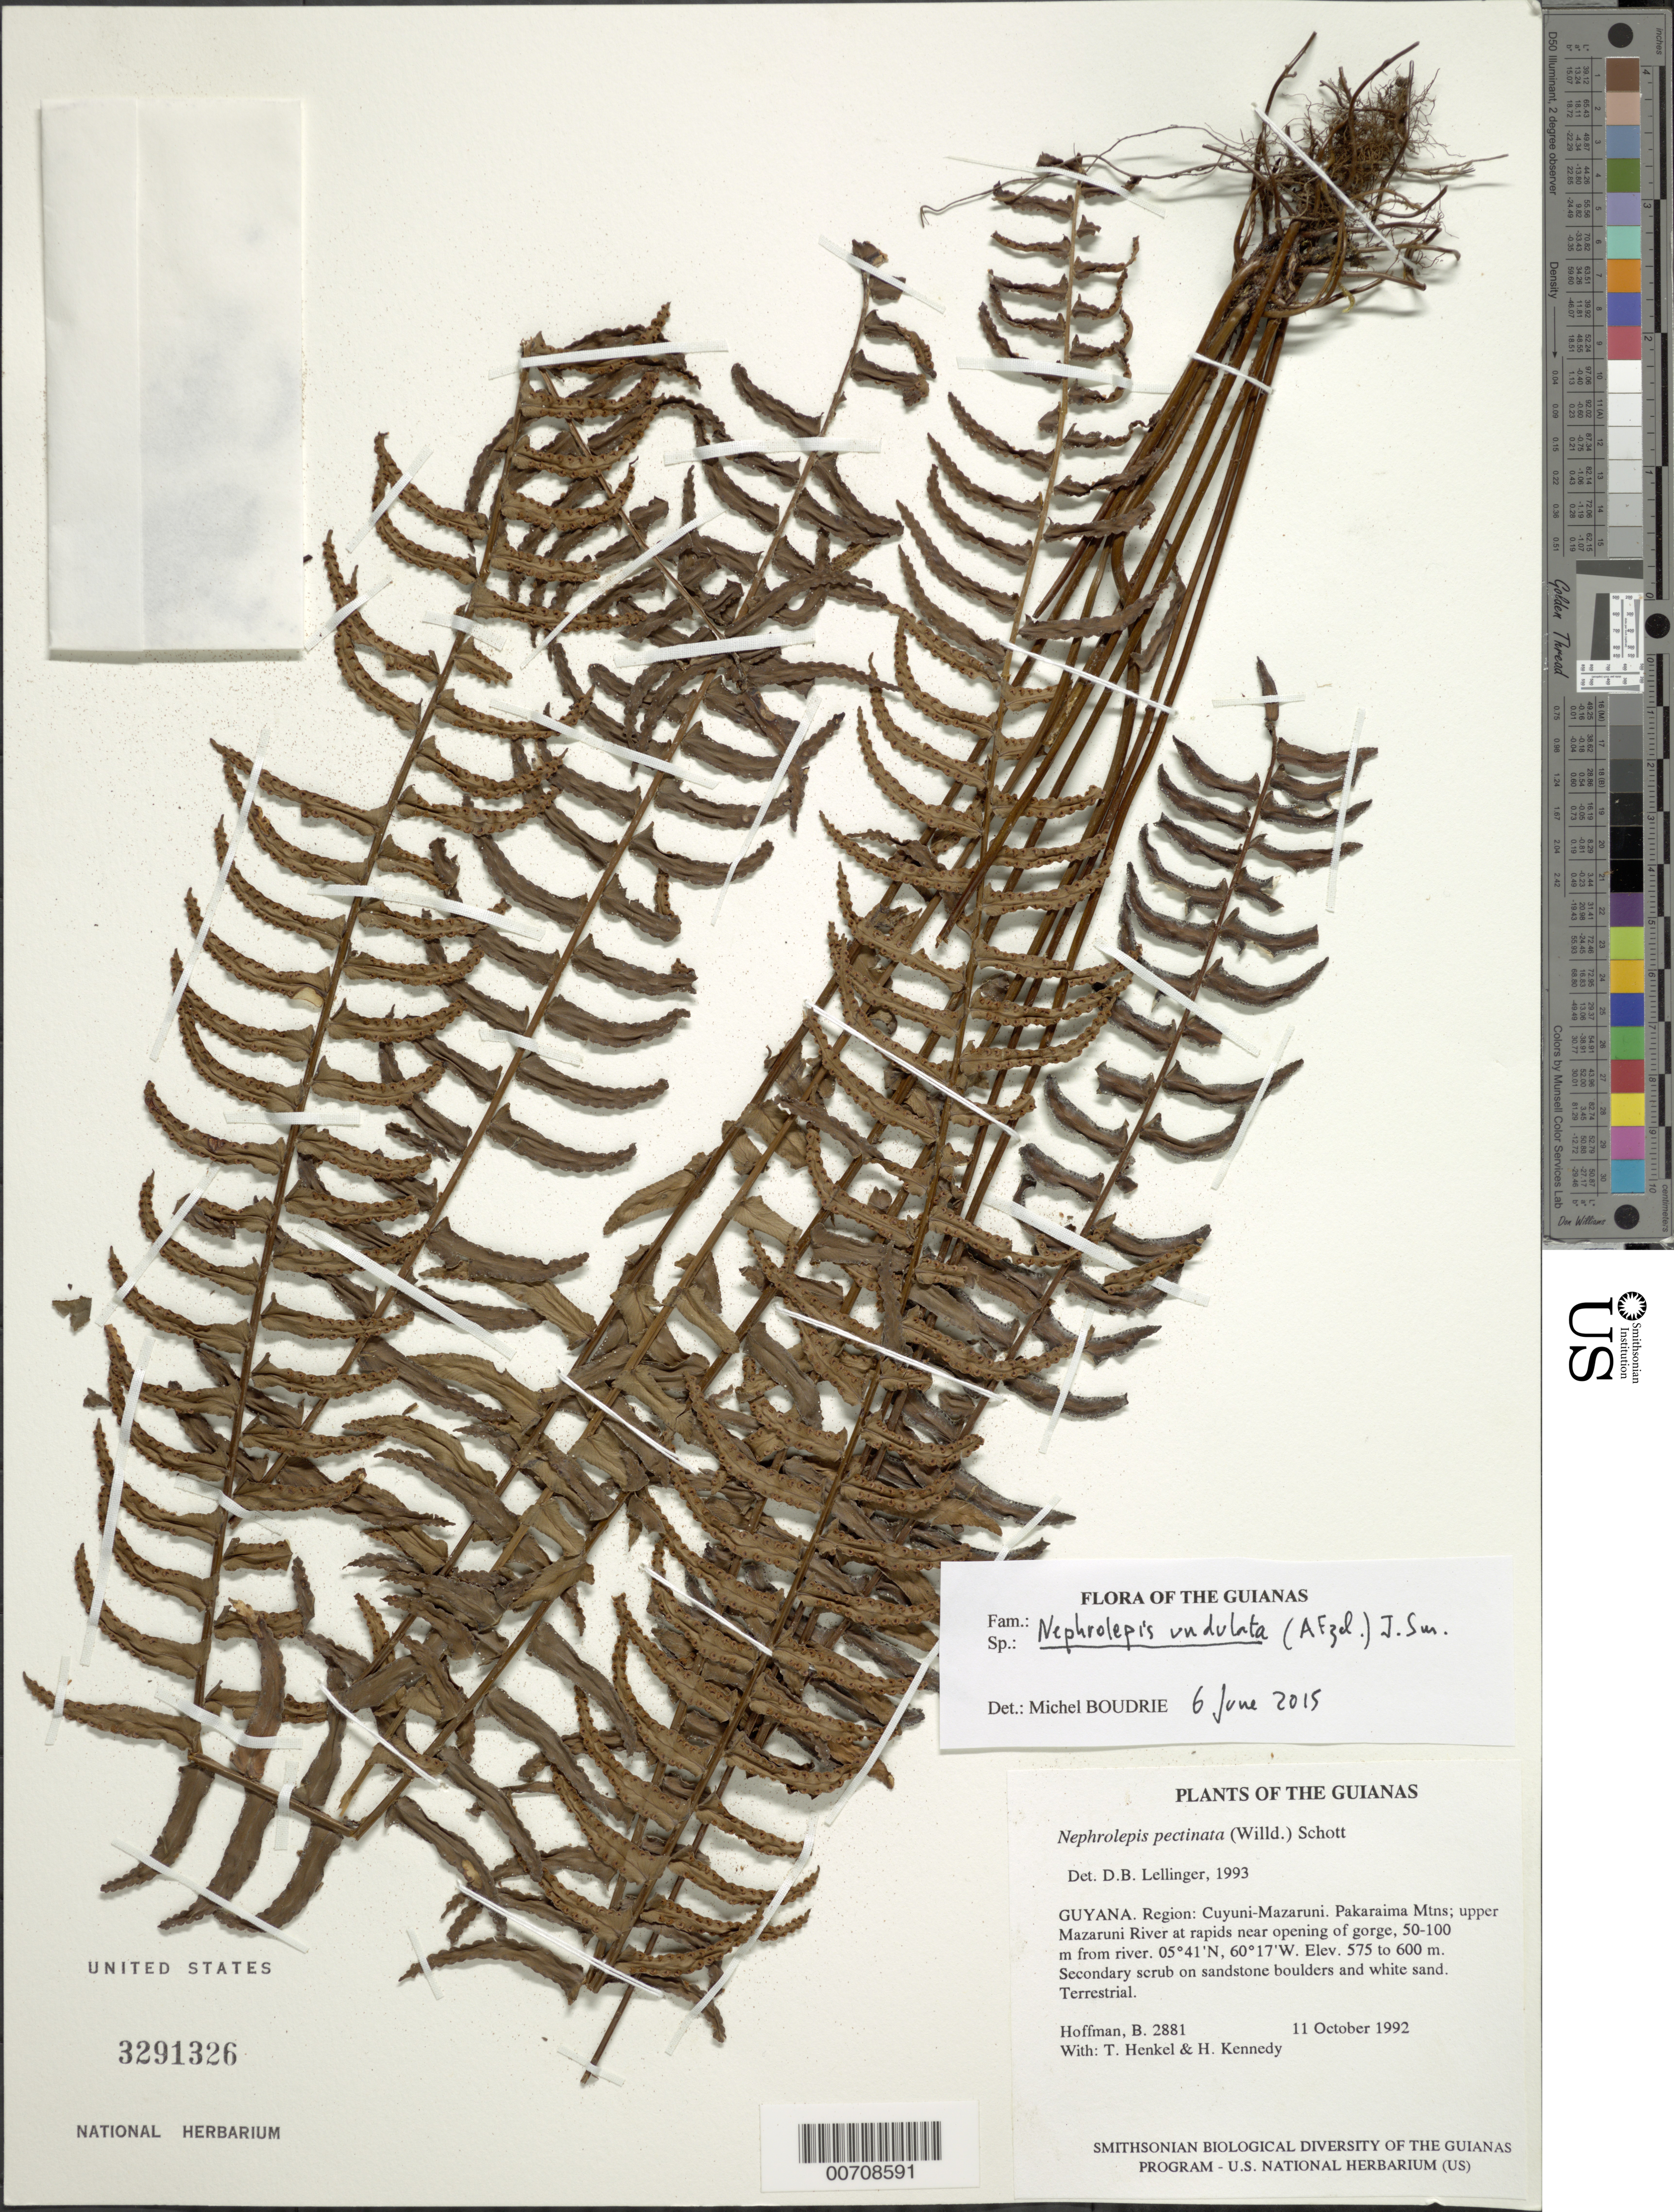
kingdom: Plantae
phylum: Tracheophyta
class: Polypodiopsida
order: Polypodiales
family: Nephrolepidaceae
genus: Nephrolepis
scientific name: Nephrolepis undulata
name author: J. Sm.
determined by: Boudrie, M.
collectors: B. Hoffman, T. Henkel & H. Kennedy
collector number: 2881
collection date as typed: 11 October 1992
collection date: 1992-10-11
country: Guyana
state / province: Cuyuni-Mazaruni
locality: Pakaraima Mountains; upper Mazaruni River, Imbaimadai, at rapids near opening of gorge, 50-100 m from river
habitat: Secondary scrub on sandstone boulders and white sand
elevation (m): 575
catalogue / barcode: US 3291326